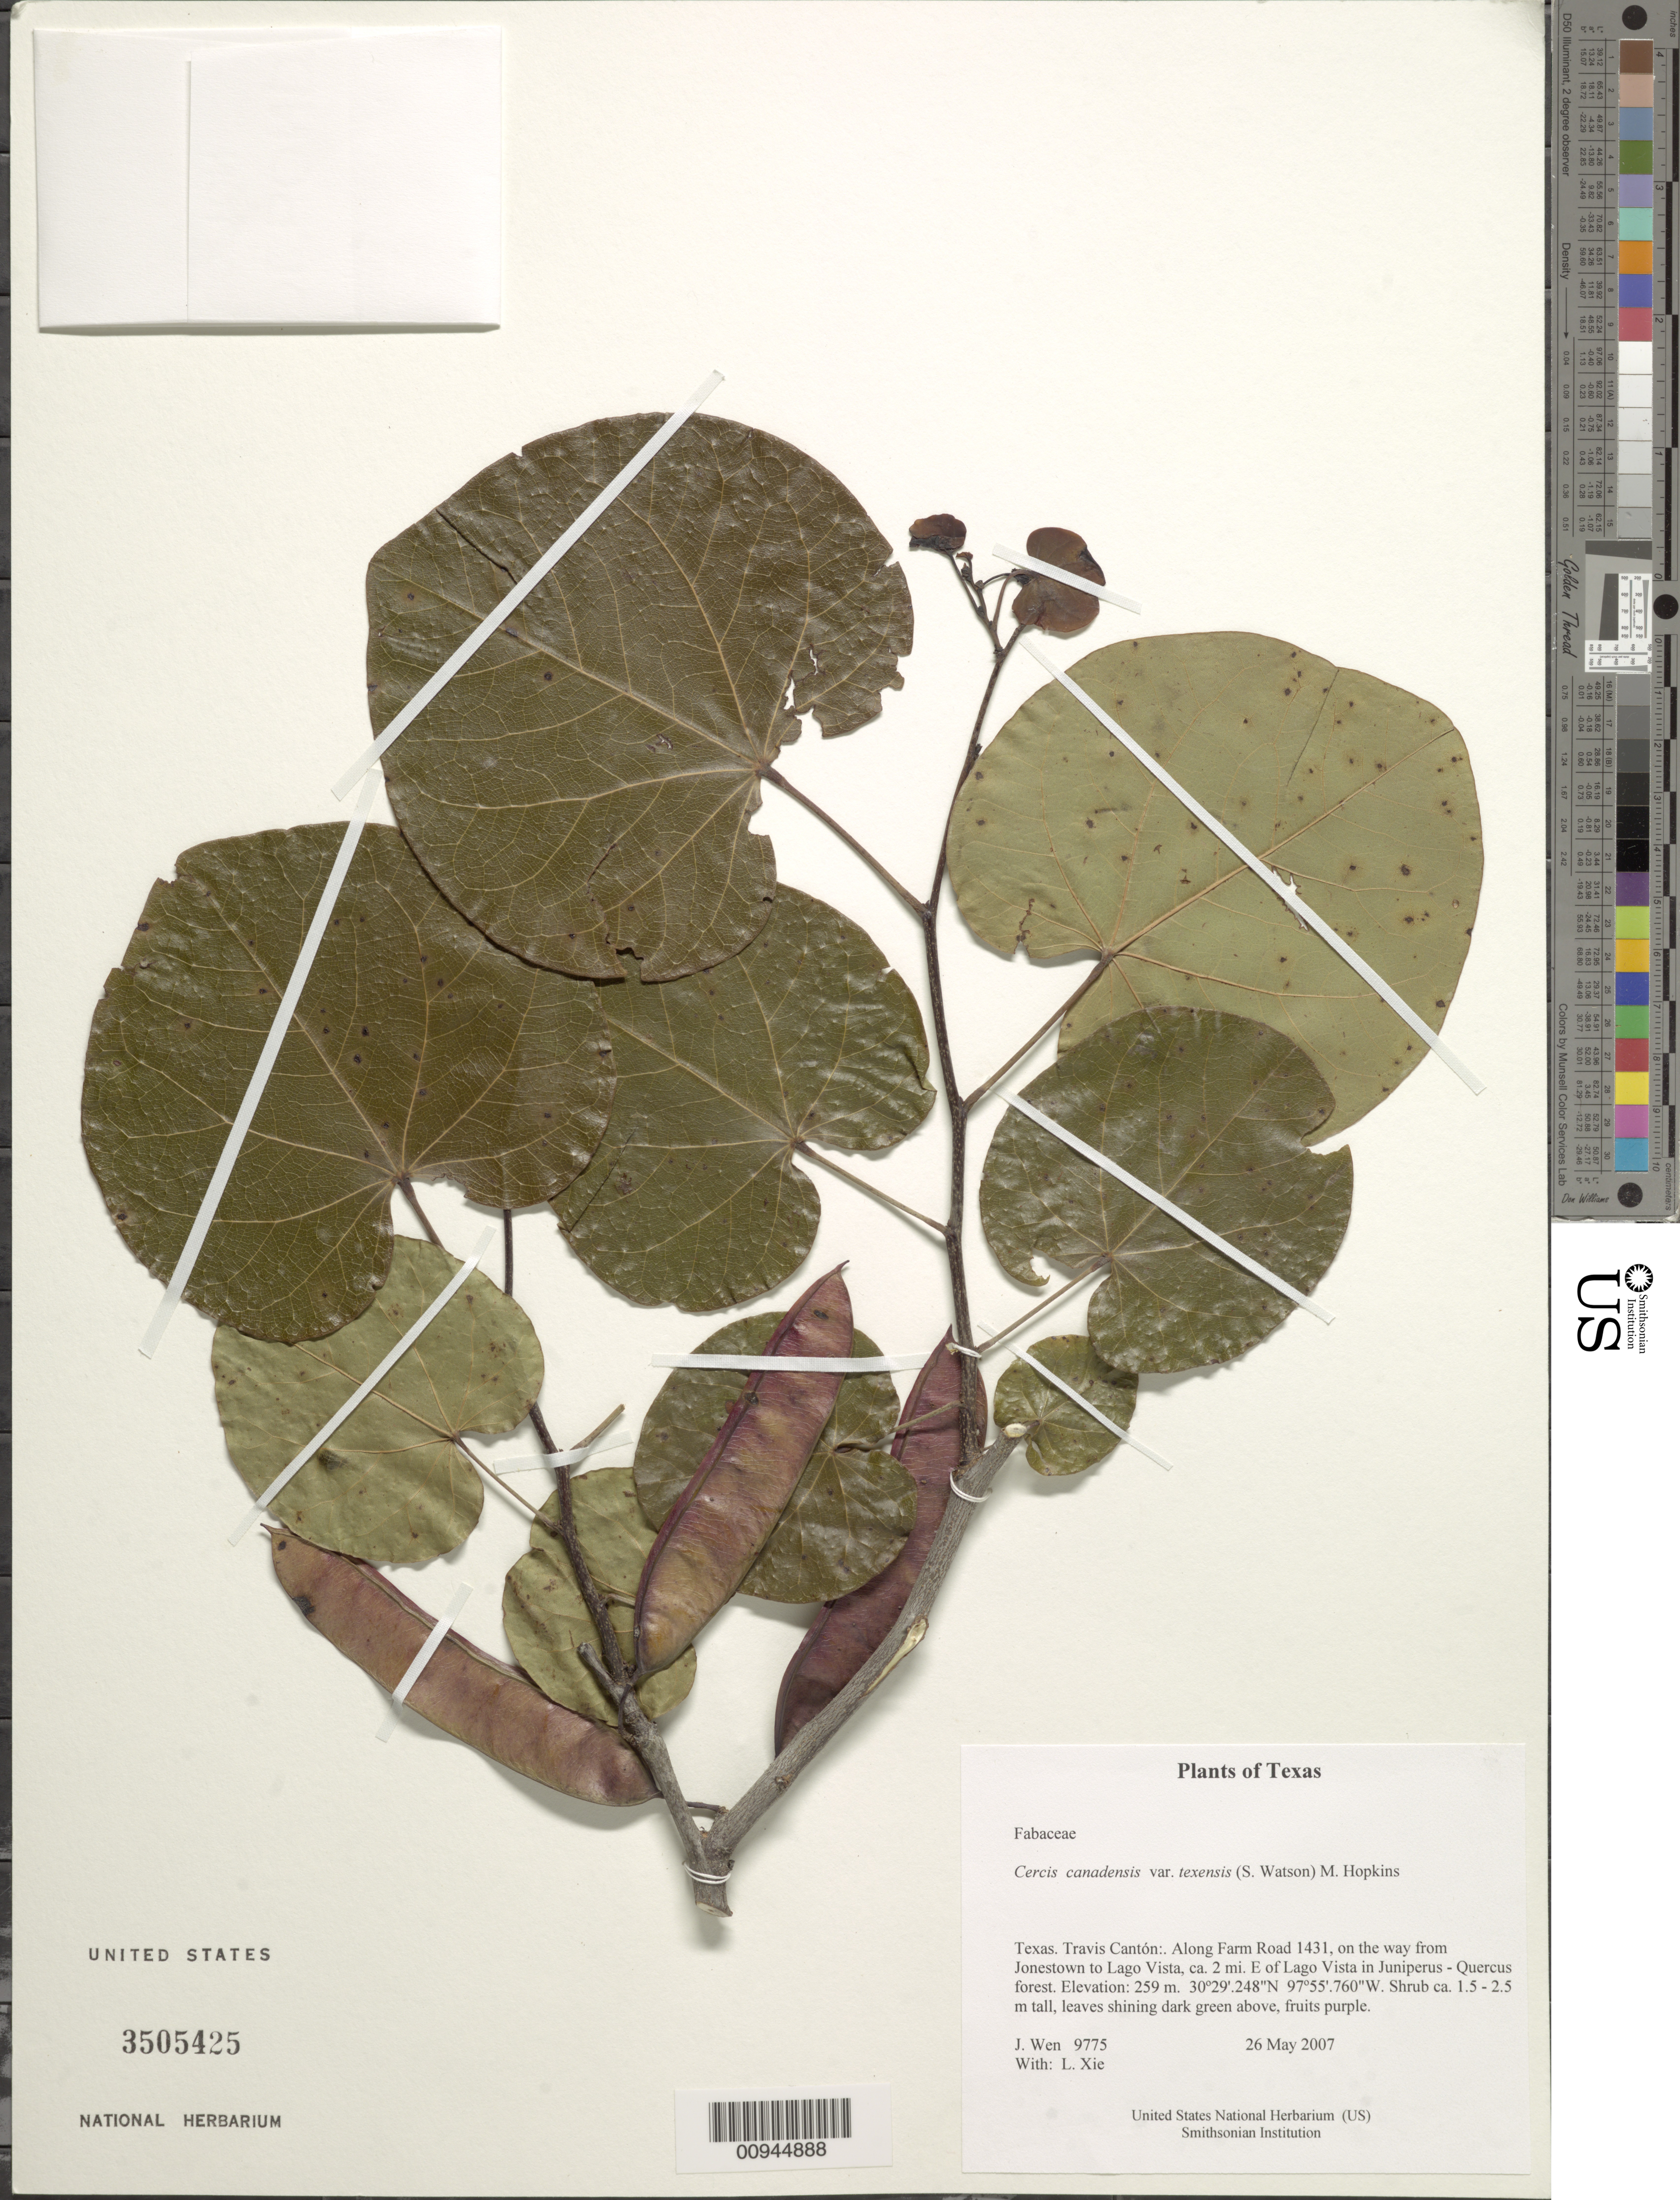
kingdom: Plantae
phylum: Tracheophyta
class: Magnoliopsida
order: Fabales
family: Fabaceae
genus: Cercis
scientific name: Cercis reniformis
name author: A. Gray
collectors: J. Wen & L. Xie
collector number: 9775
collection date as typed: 26 May 2007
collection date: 2007-05-26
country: United States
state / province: Texas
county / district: Travis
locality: Along Farm Road 1431, on the way from Jonestown to Lago Vista, ca. 2 mi. E of Lago Vista in Juniperus - Quercus forest.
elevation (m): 259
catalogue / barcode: US 3505425